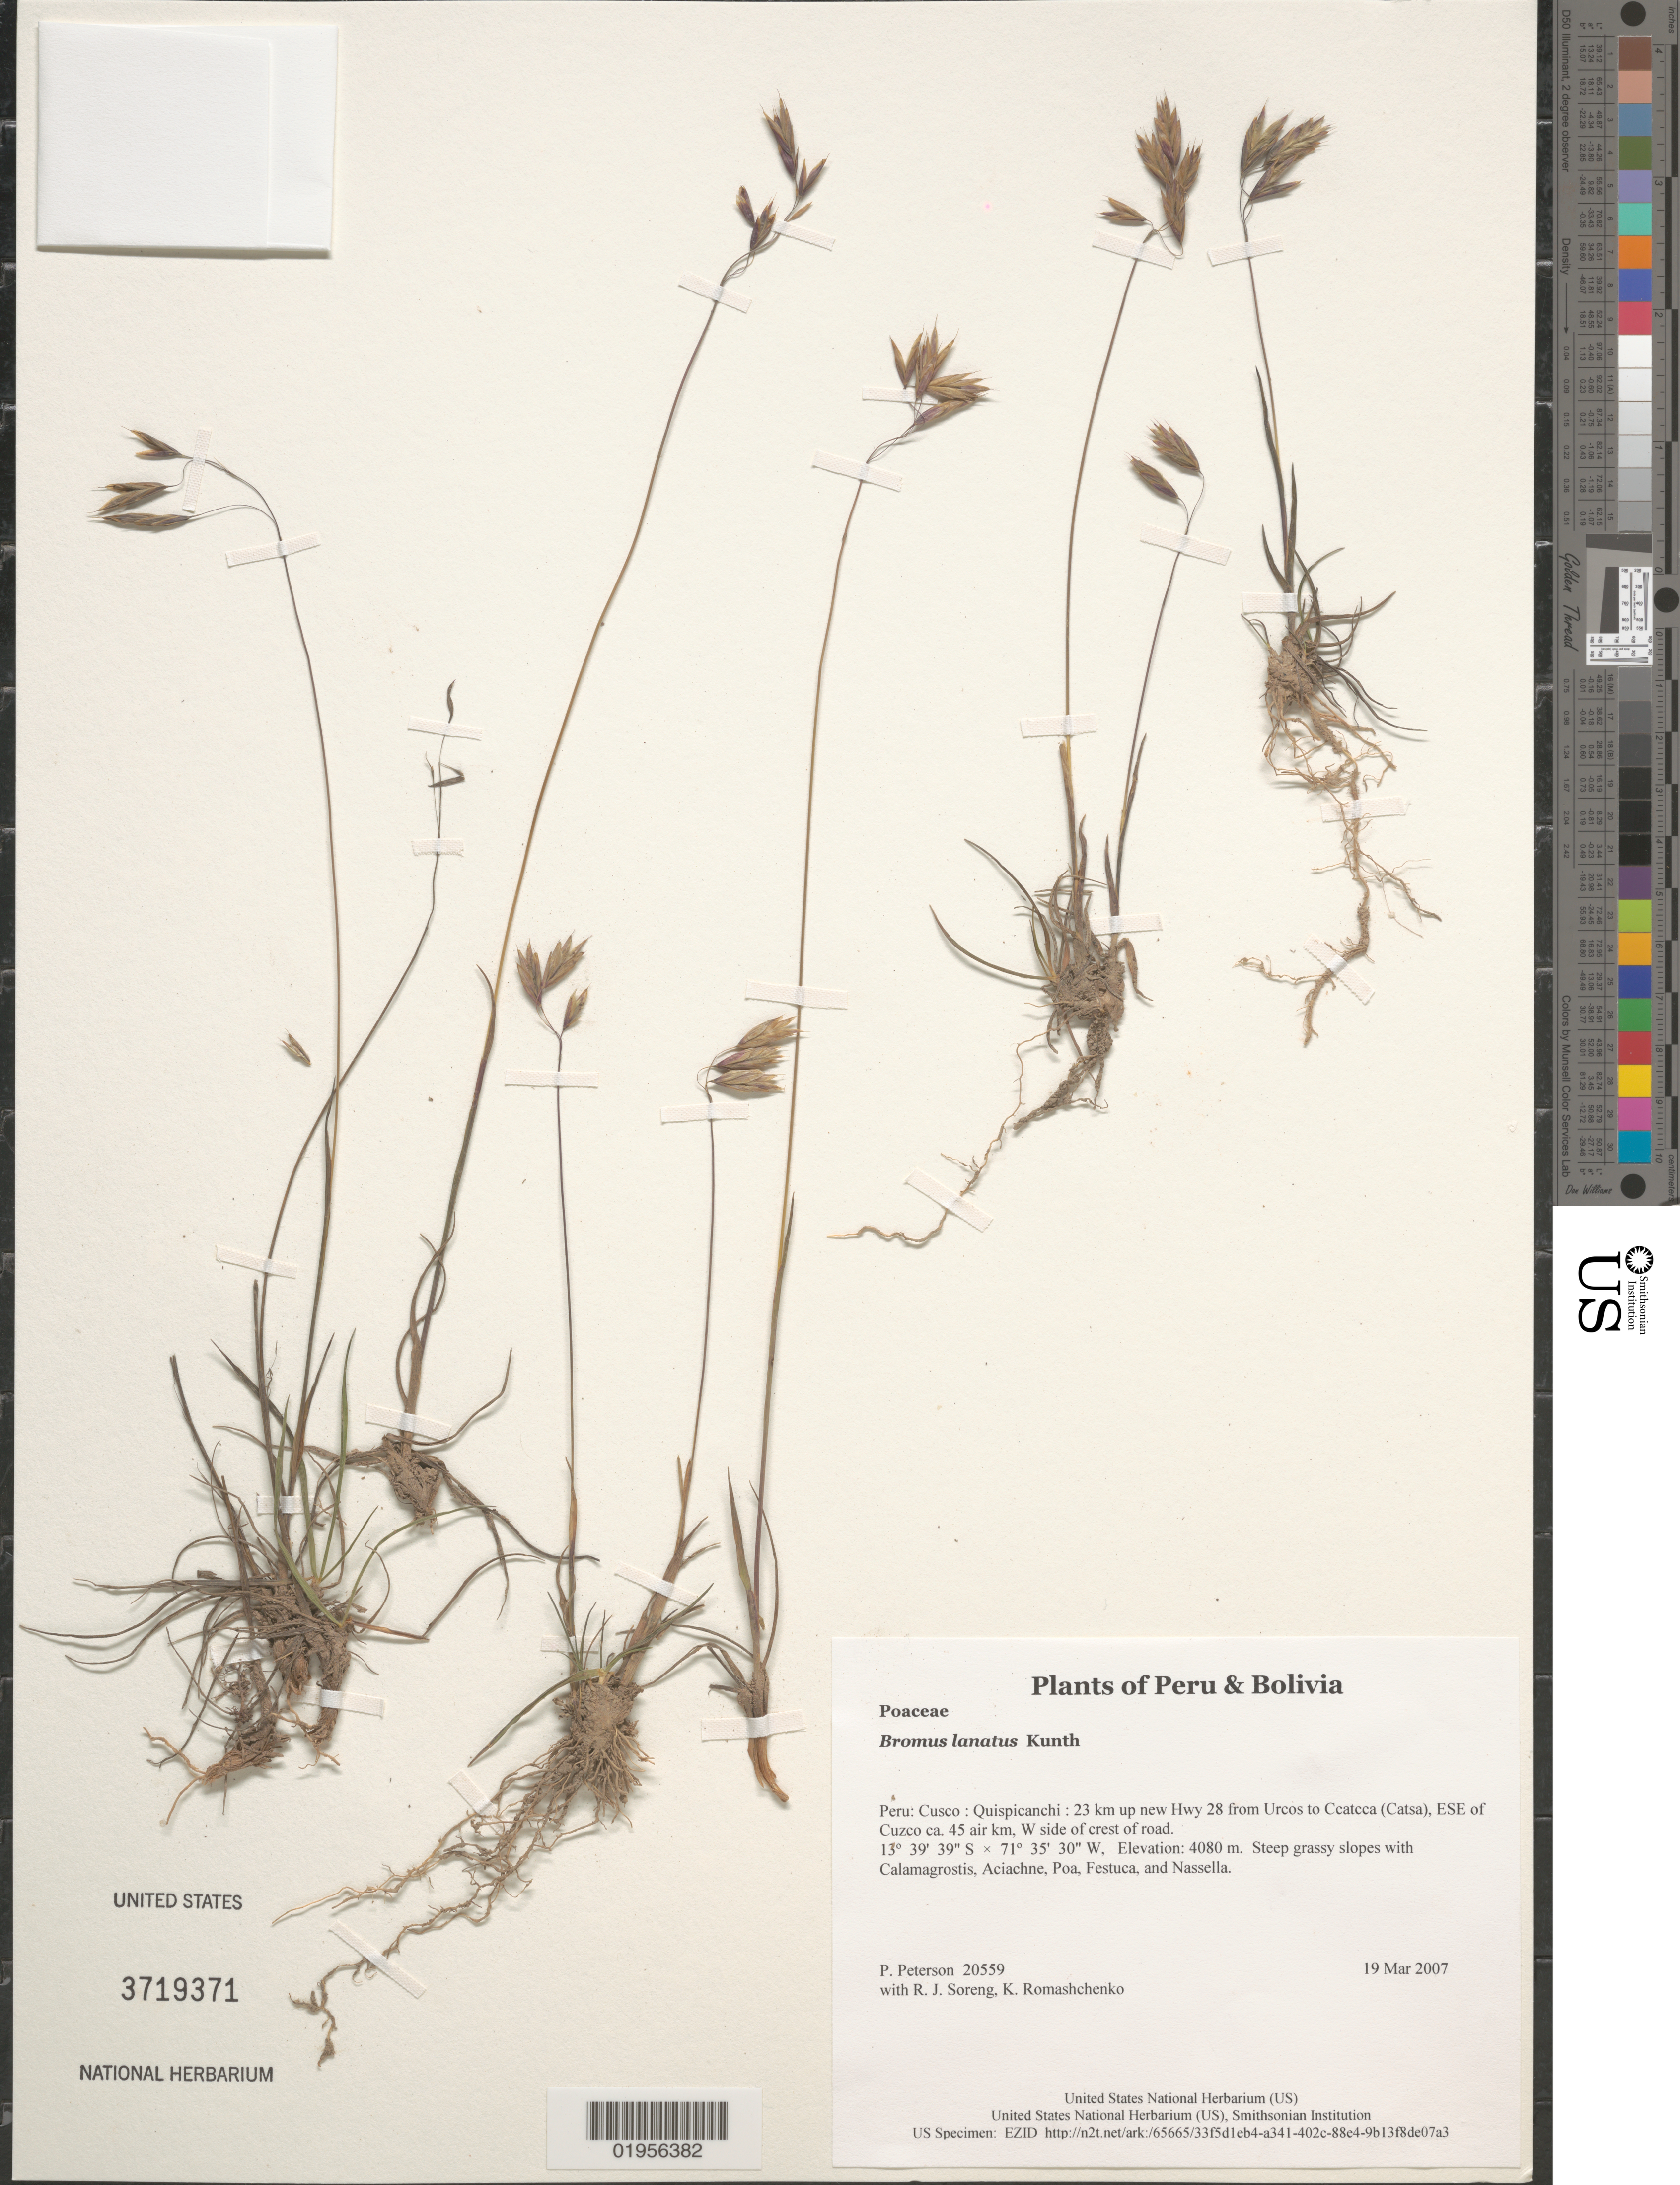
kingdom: Plantae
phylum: Tracheophyta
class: Liliopsida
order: Poales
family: Poaceae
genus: Bromus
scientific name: Bromus lanatus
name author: Kunth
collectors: P. M. Peterson, R. J. Soreng & K. Romashchenko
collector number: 20559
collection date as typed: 19 Mar 2007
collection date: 2007-03-19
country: Peru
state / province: Cusco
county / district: Quispicanchis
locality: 23 km up new Hwy 28 from Urcos to Ccatcca (Catsa), ESE of Cuzco ca. 45 air km, W side of crest of road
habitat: Steep grassy slopes with Calamagrostis, Aciachne, Poa, Festuca, and Nassella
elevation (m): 4080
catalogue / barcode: US 3719371